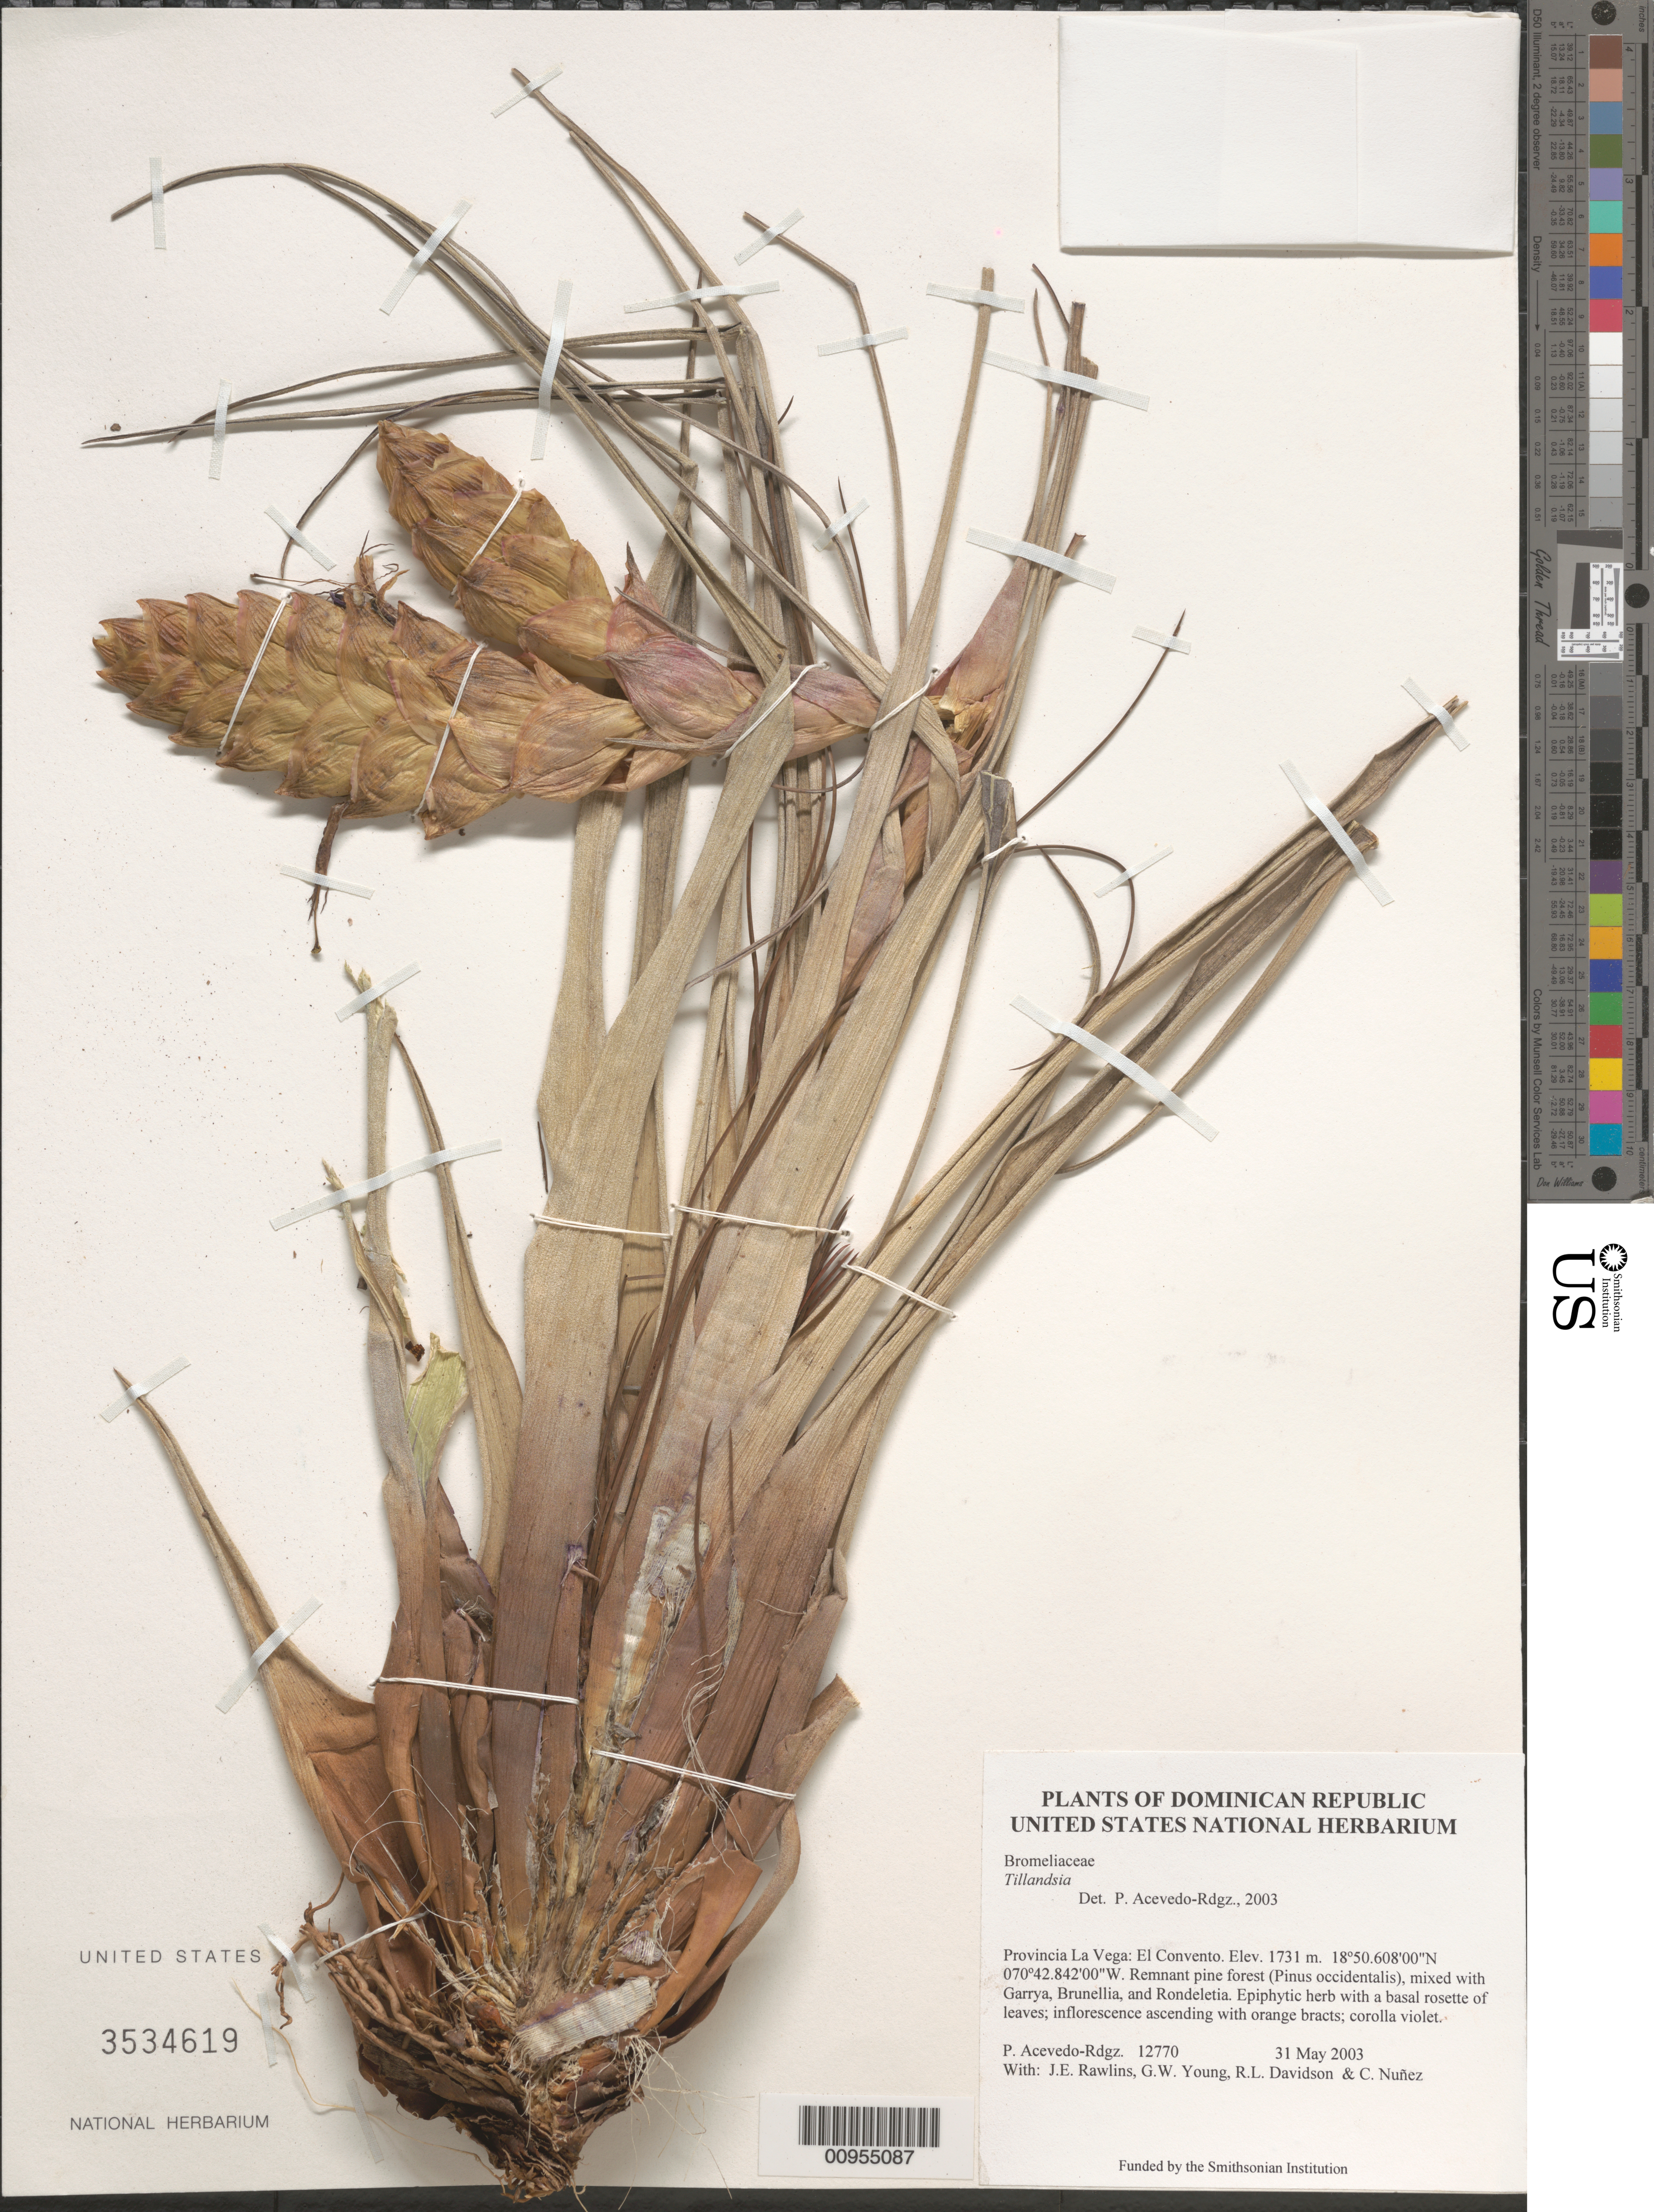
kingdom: Plantae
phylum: Tracheophyta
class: Liliopsida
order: Poales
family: Bromeliaceae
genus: Tillandsia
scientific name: Tillandsia sp.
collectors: P. Acevedo-Rodr., J. Rawlins, G. Young, R. Davidson & C. Nunez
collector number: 12770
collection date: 2003-05-31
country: Dominican Republic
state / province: La Vega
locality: El Convento.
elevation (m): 1731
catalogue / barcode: US 3534619